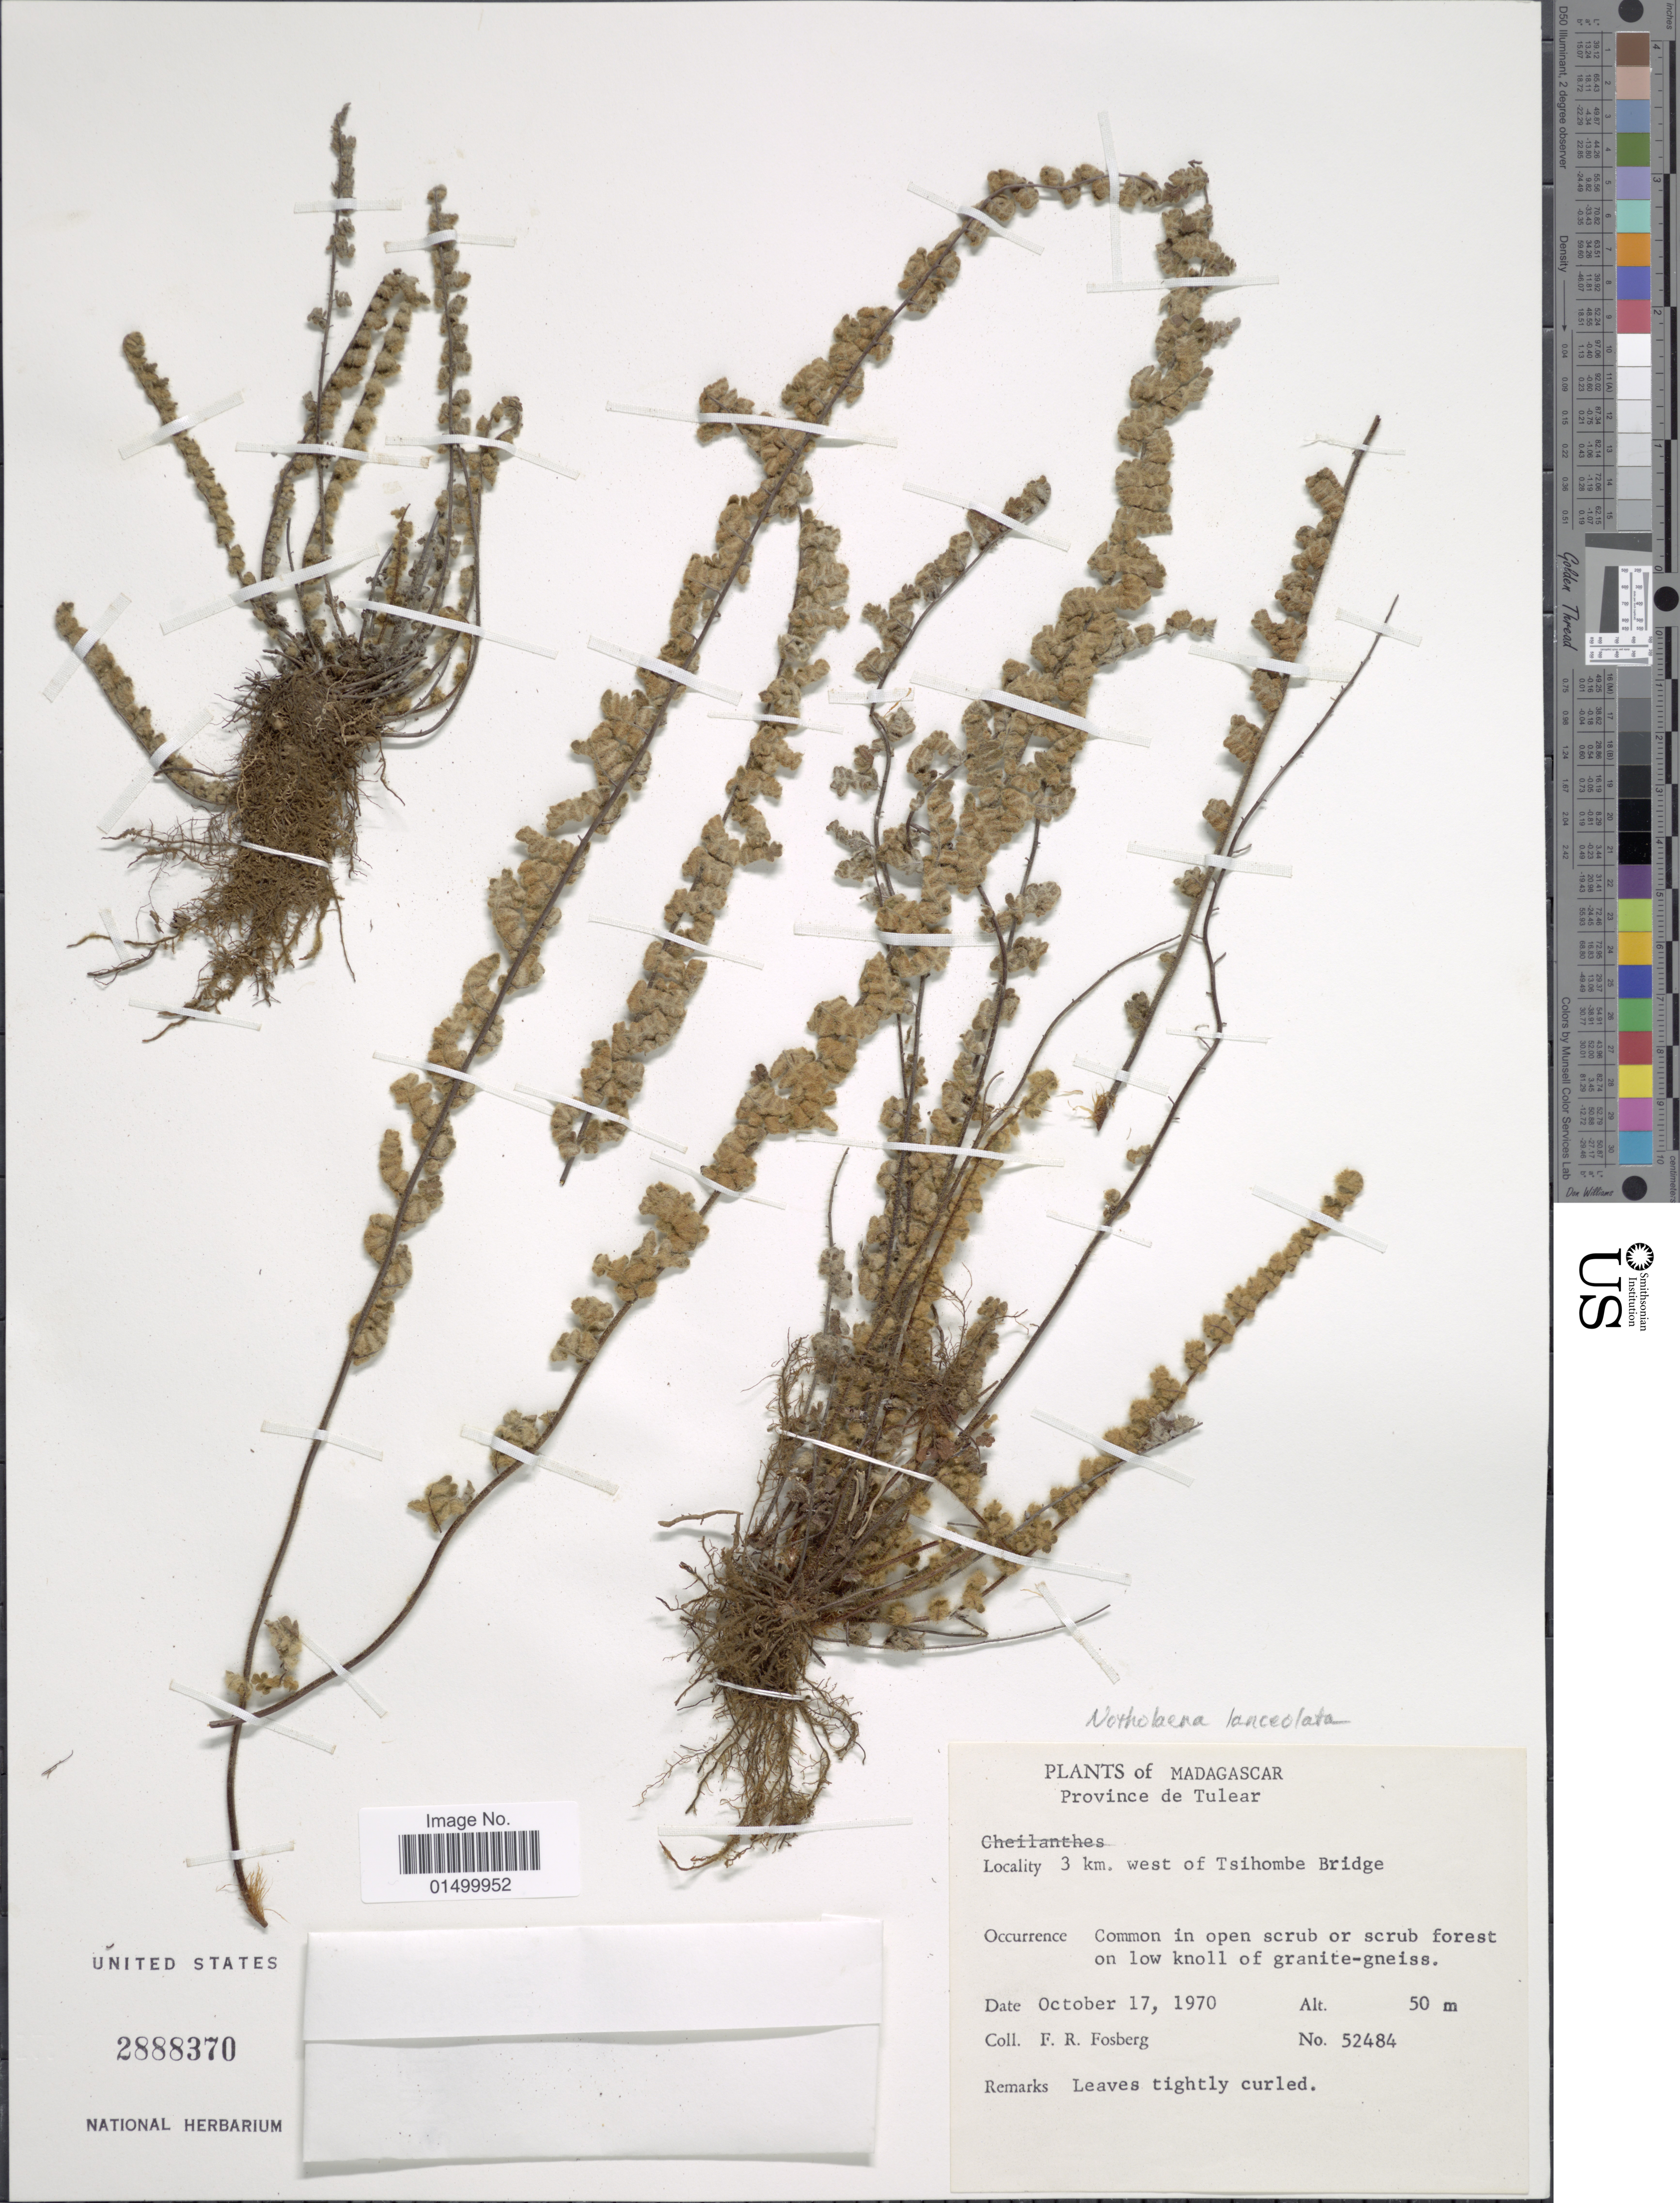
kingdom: Plantae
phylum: Tracheophyta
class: Polypodiopsida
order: Polypodiales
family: Pteridaceae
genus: Cheilanthes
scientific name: Cheilanthes lanceolata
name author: C. Chr.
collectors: F. R. Fosberg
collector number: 52484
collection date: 1970-10-17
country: Madagascar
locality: Province de Tulear, 3 km. west of Tsihombe Bridge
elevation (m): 50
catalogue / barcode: US 2888370